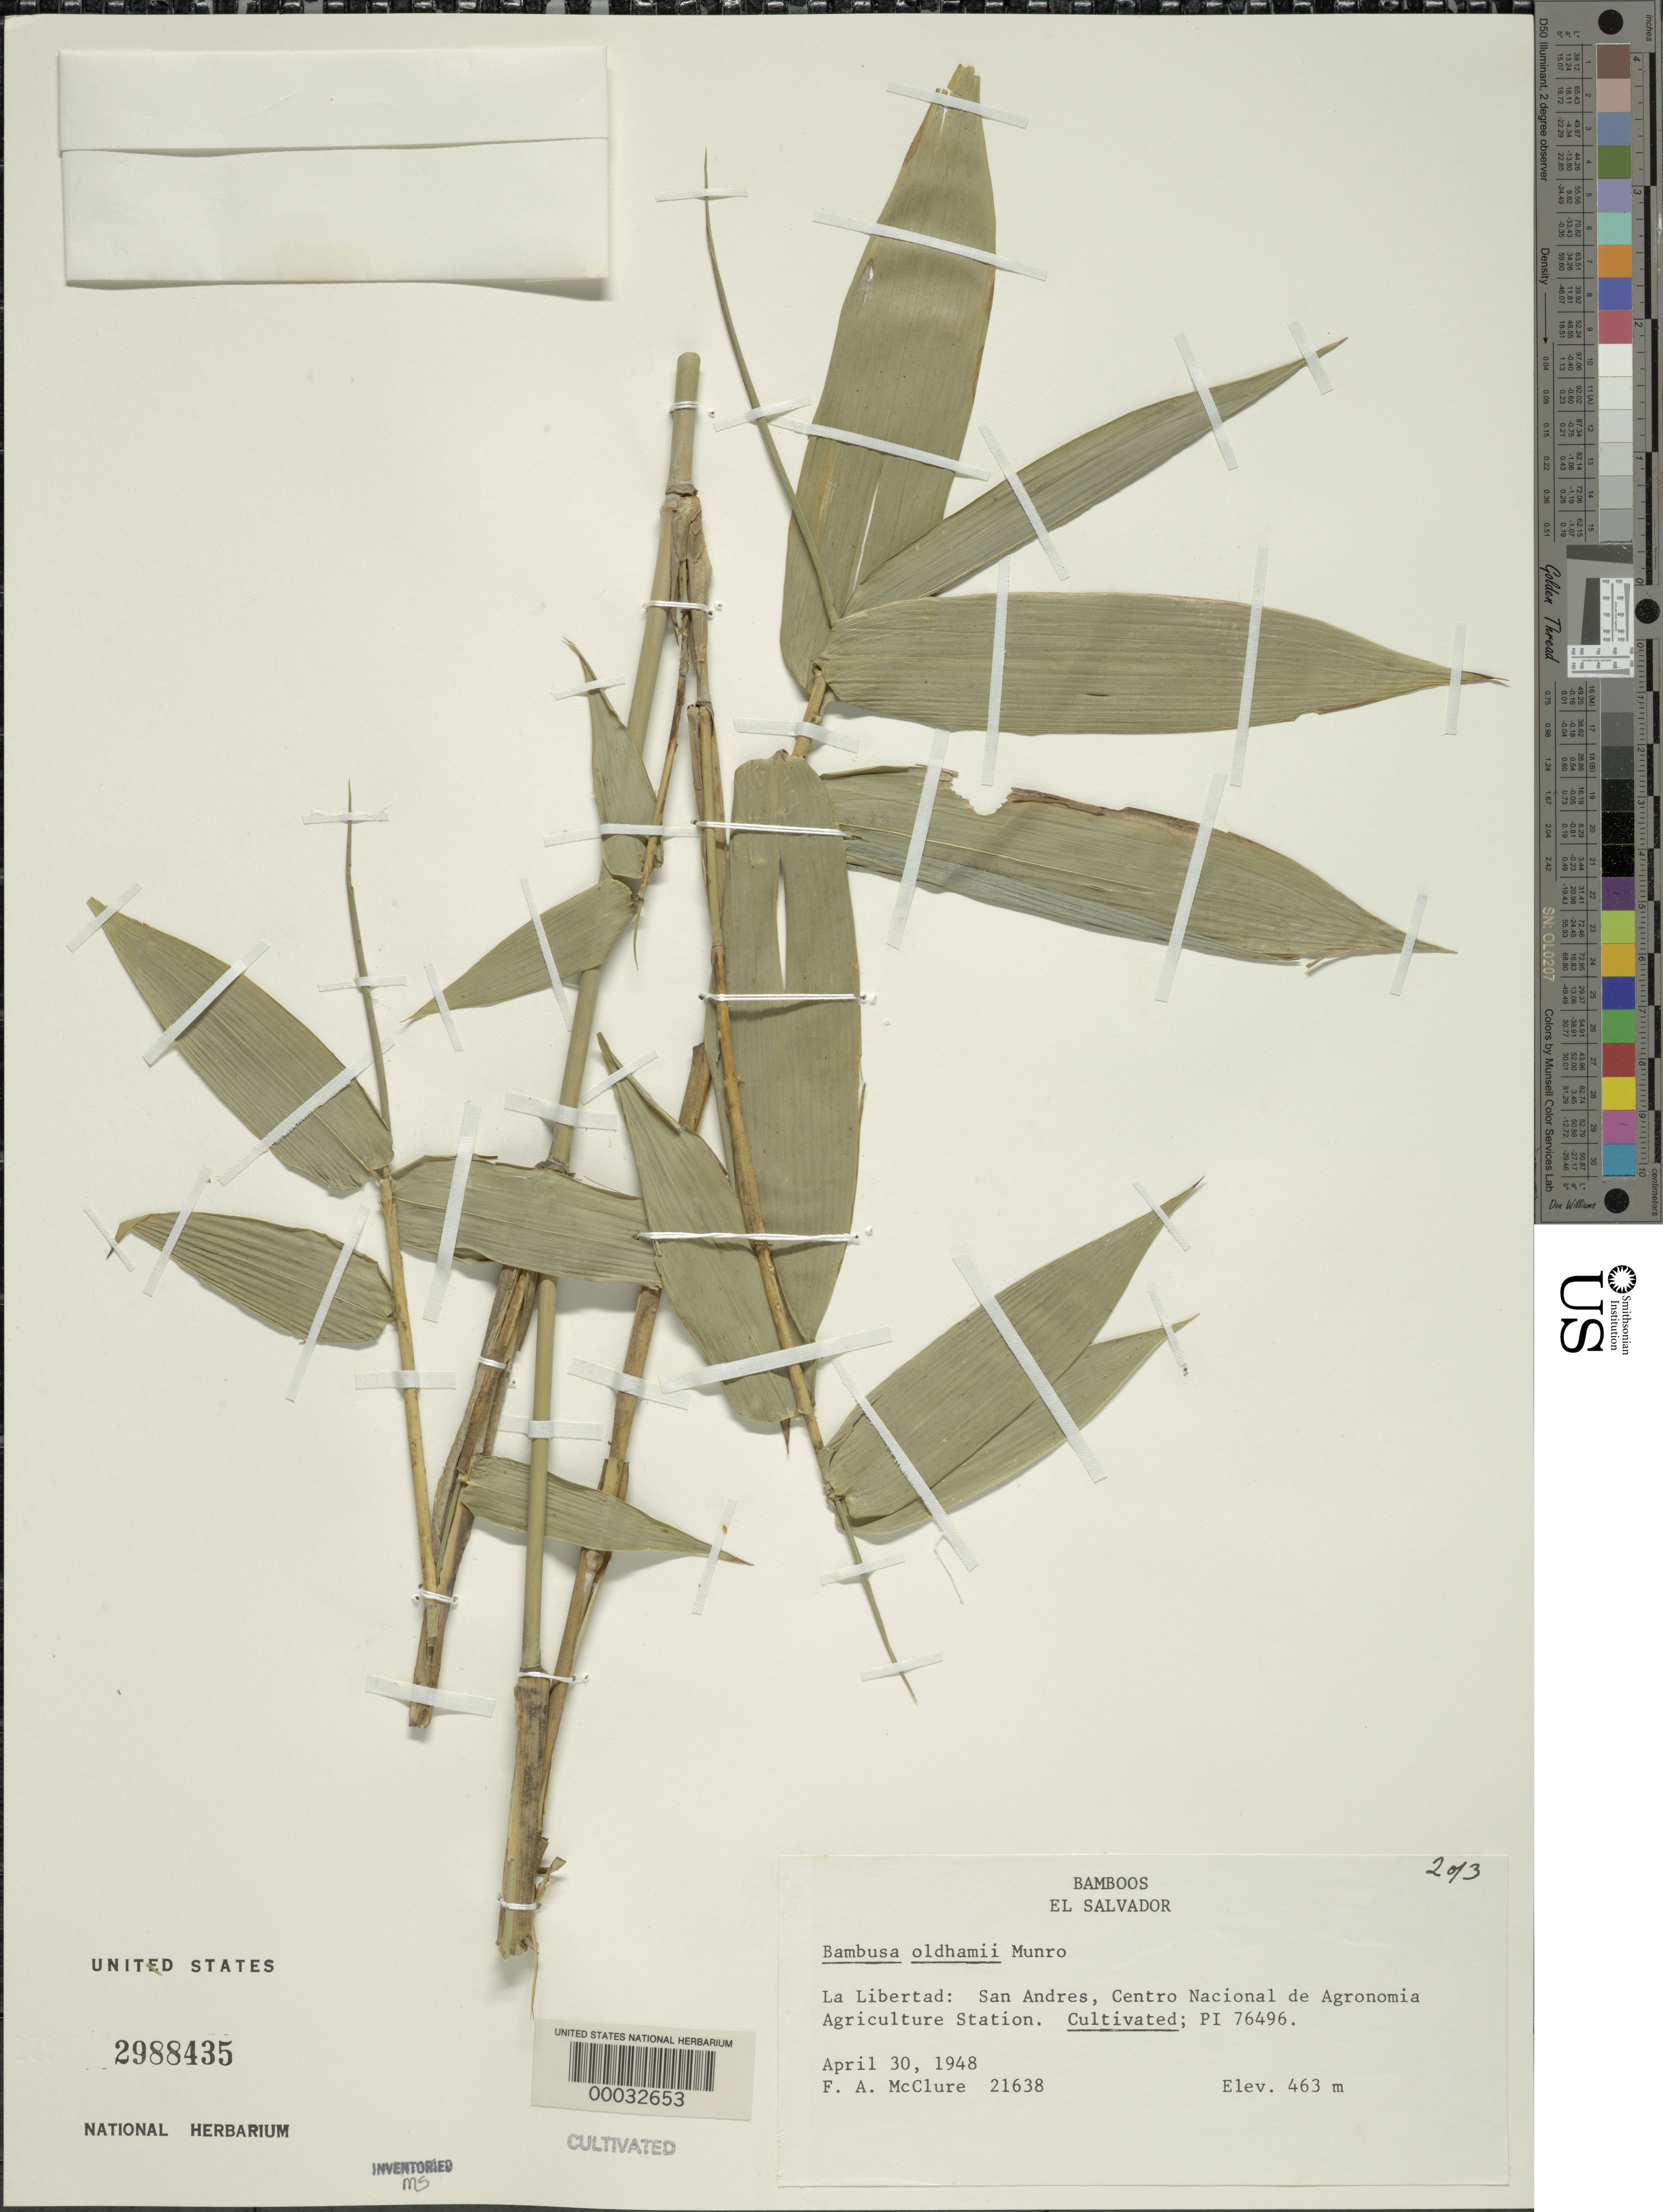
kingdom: Plantae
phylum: Tracheophyta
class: Liliopsida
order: Poales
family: Poaceae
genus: Bambusa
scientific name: Bambusa oldhamii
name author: Munro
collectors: F. A. McClure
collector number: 21638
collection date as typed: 30 Aug 1948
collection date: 1948-08-30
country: El Salvador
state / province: La Libertad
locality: San andres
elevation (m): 463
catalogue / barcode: US 2988435